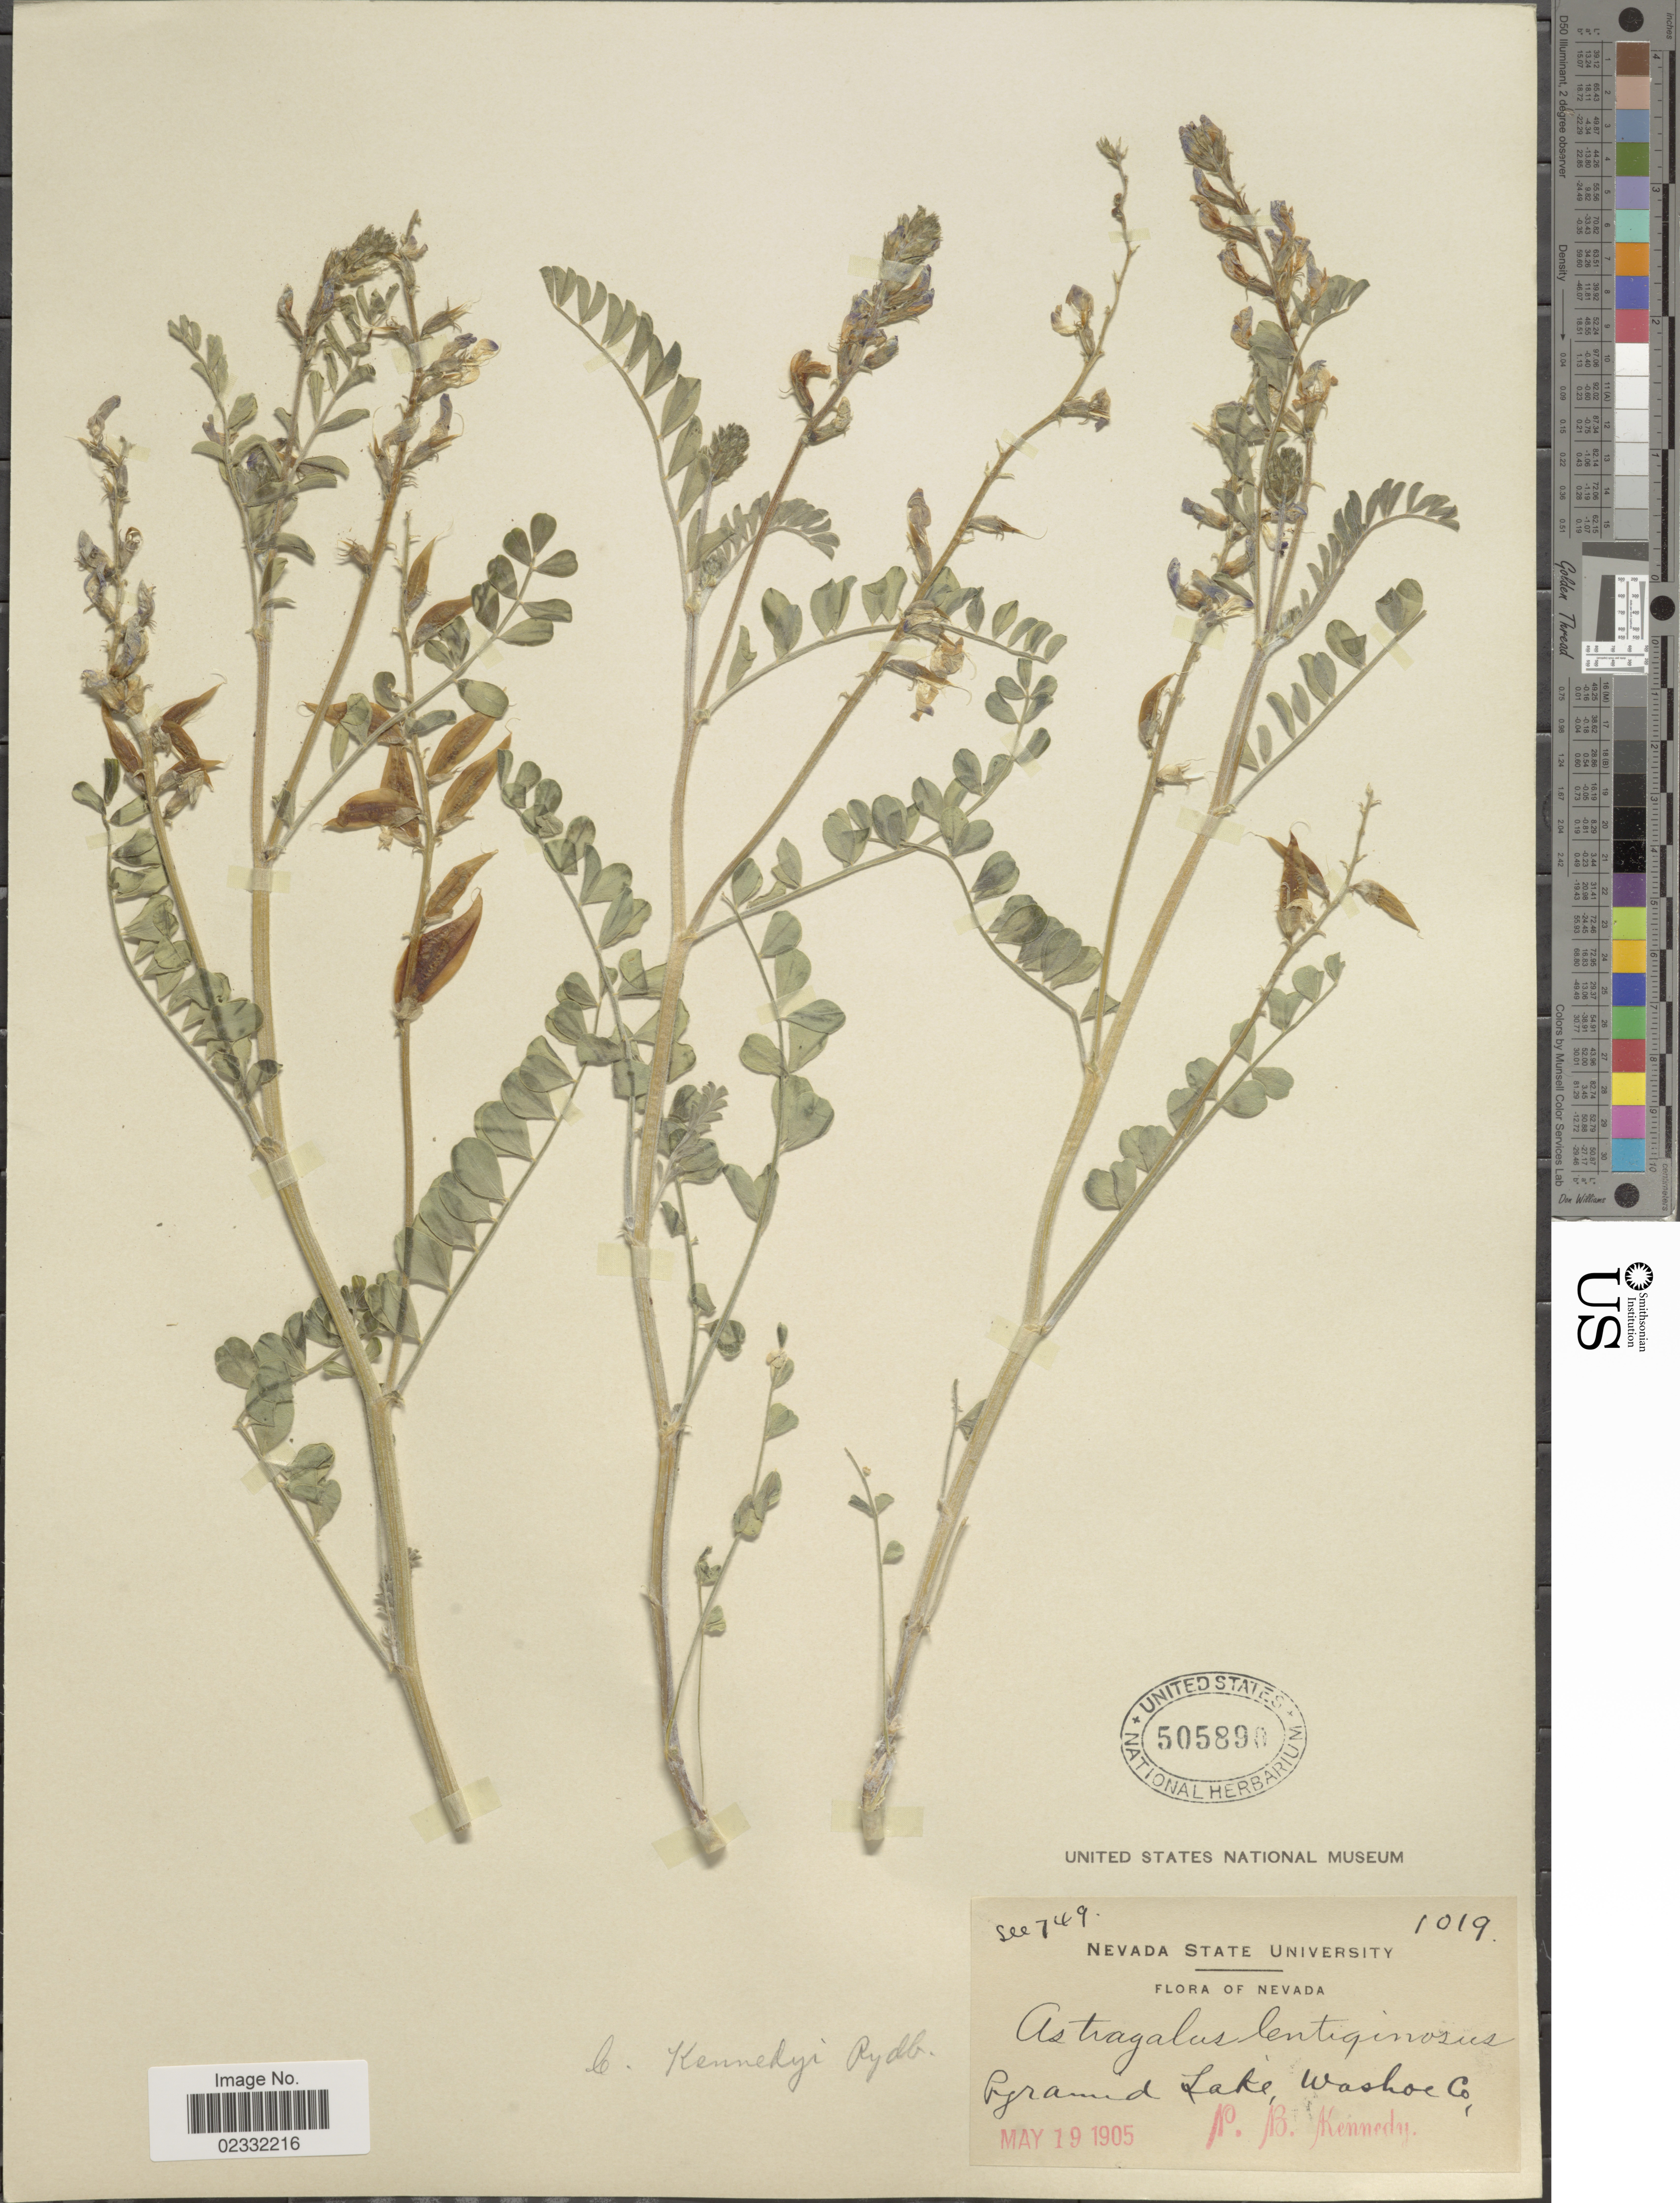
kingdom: Plantae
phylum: Tracheophyta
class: Magnoliopsida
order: Fabales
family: Fabaceae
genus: Astragalus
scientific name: Astragalus lentiginosus var. kennedyi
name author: (Rydb.) Barneby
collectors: P. B. Kennedy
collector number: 1019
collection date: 1905-05-19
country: United States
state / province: Nevada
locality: Pyramid Lake, Washoe Co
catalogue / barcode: US 505890